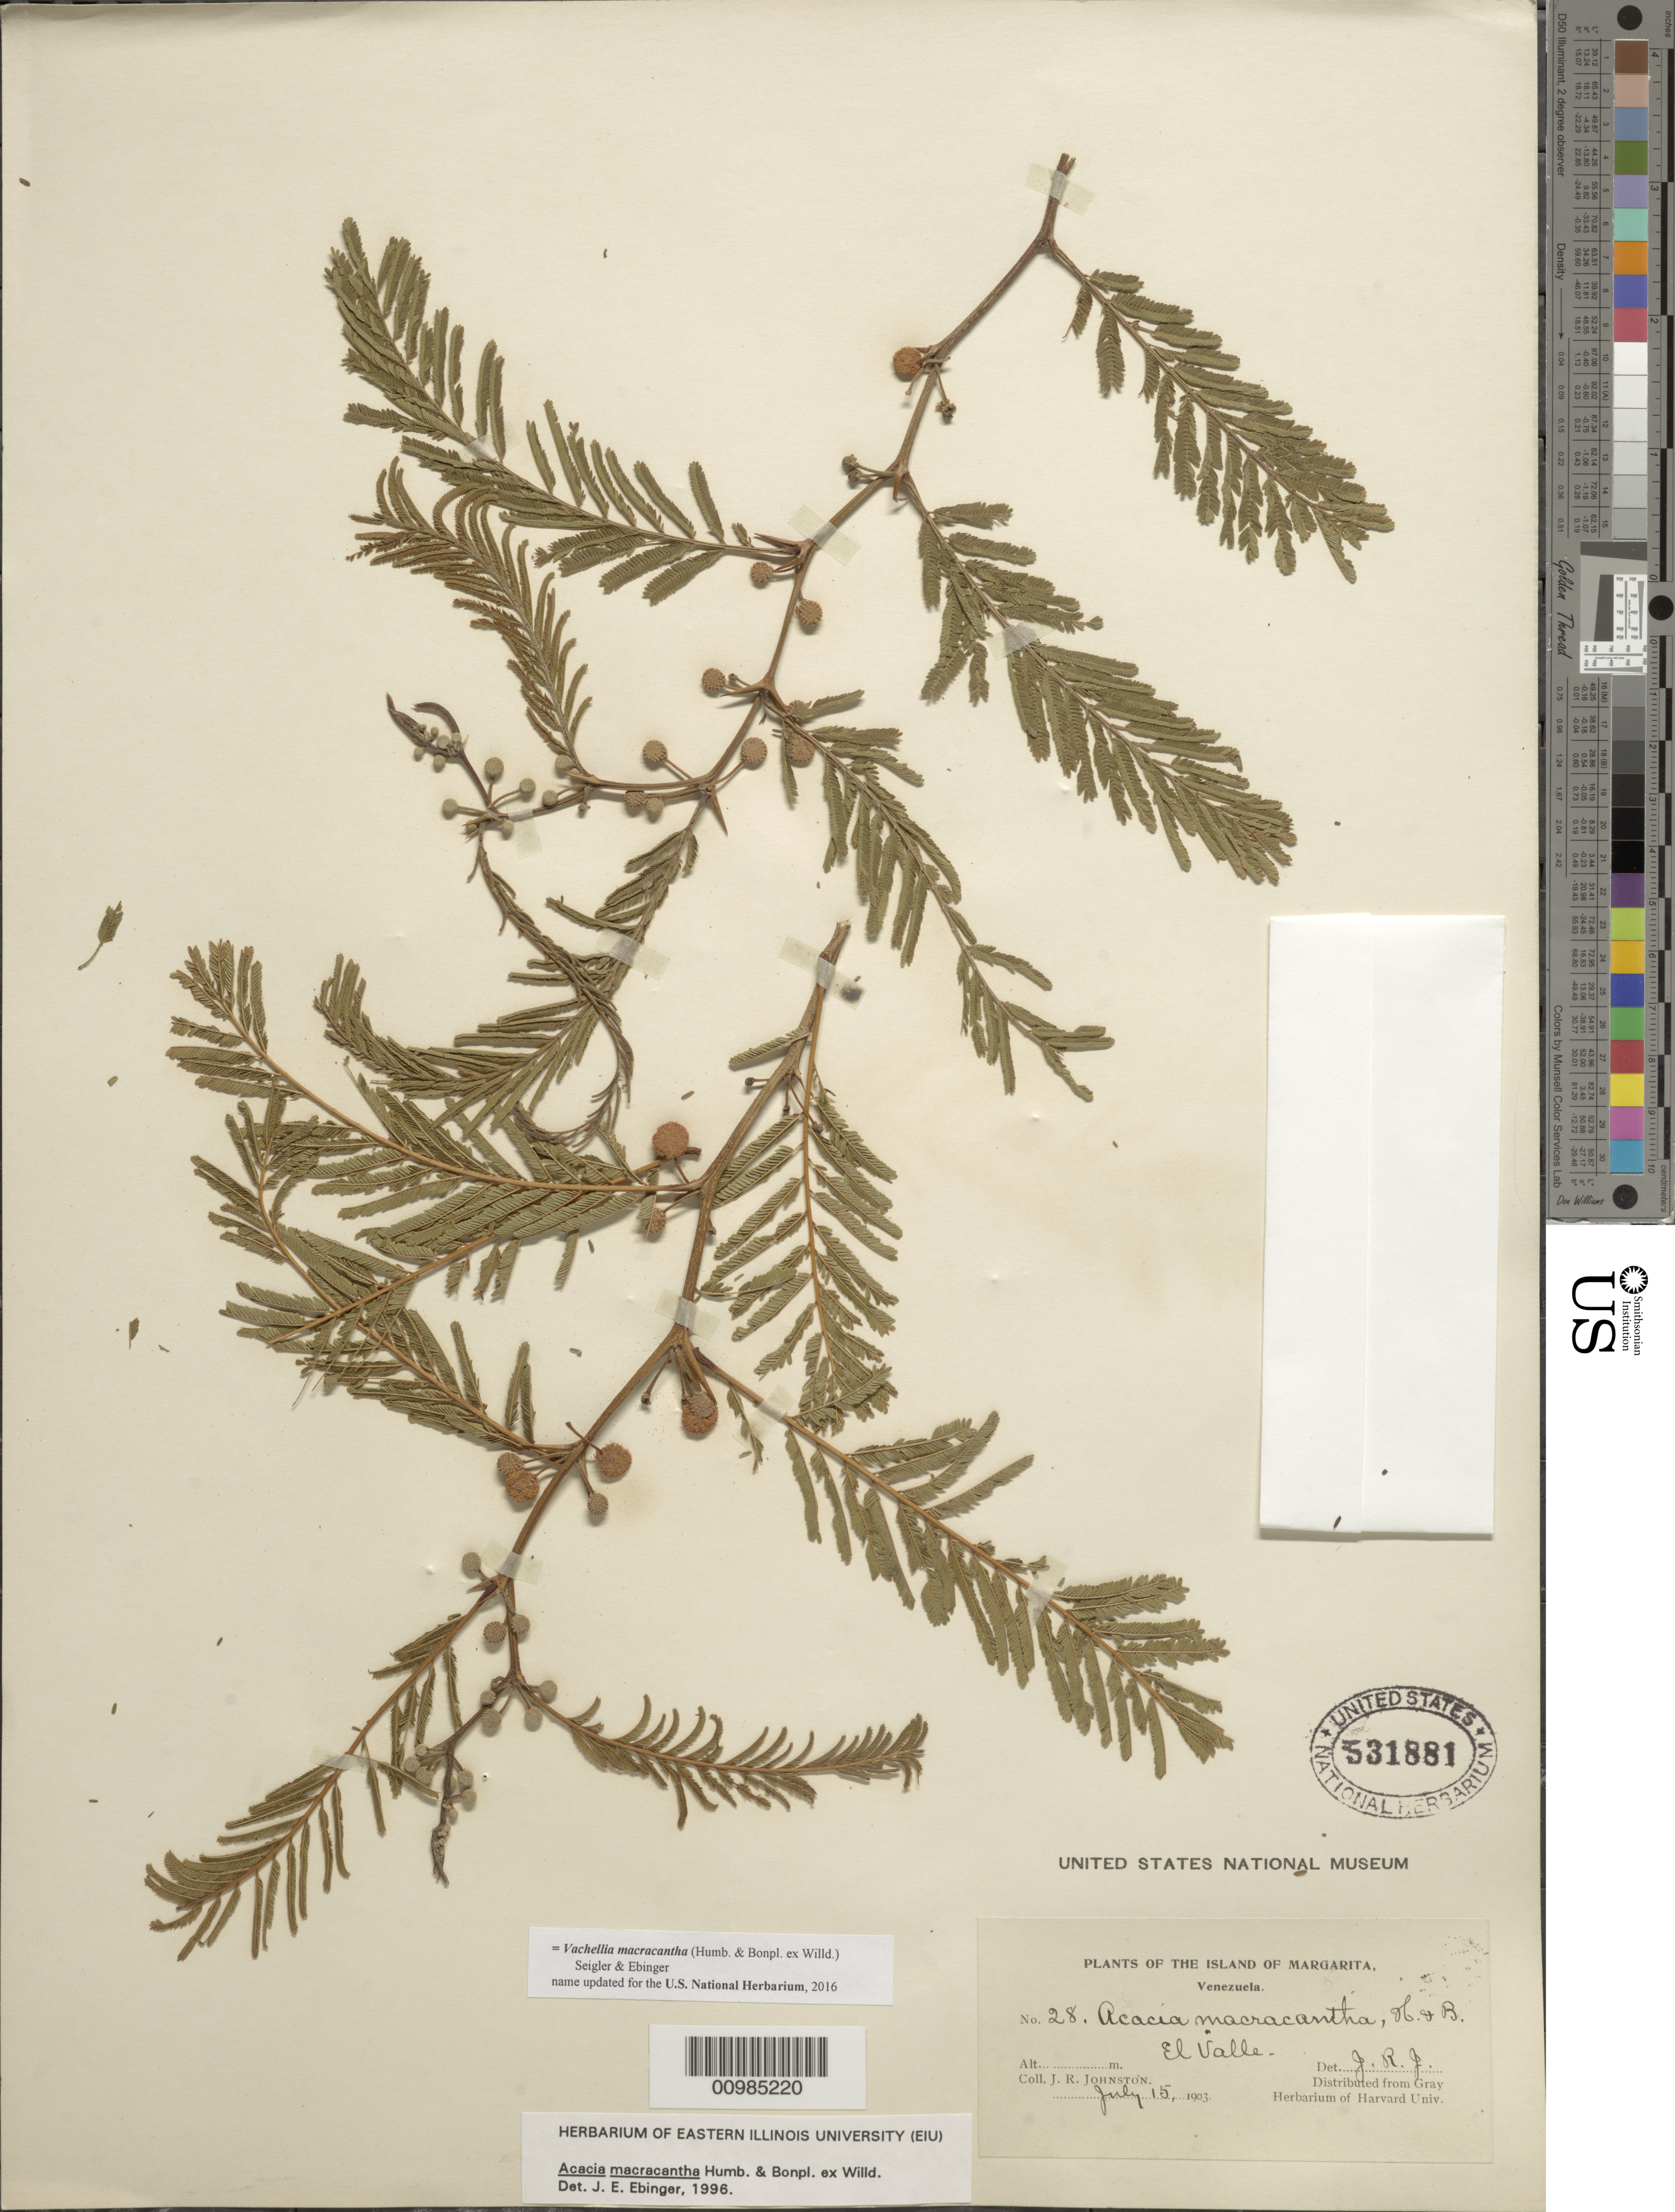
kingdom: Plantae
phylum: Tracheophyta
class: Magnoliopsida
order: Fabales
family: Fabaceae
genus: Vachellia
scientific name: Vachellia macracantha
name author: (Humb. & Bonpl. ex Willd.) Seigler & Ebinger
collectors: J. Johnston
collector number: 28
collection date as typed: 15 Jul 1903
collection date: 1903-07-15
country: Venezuela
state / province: Nueva Esparta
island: Margarita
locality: El Valle.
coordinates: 0 N, 0 E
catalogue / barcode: US 531881